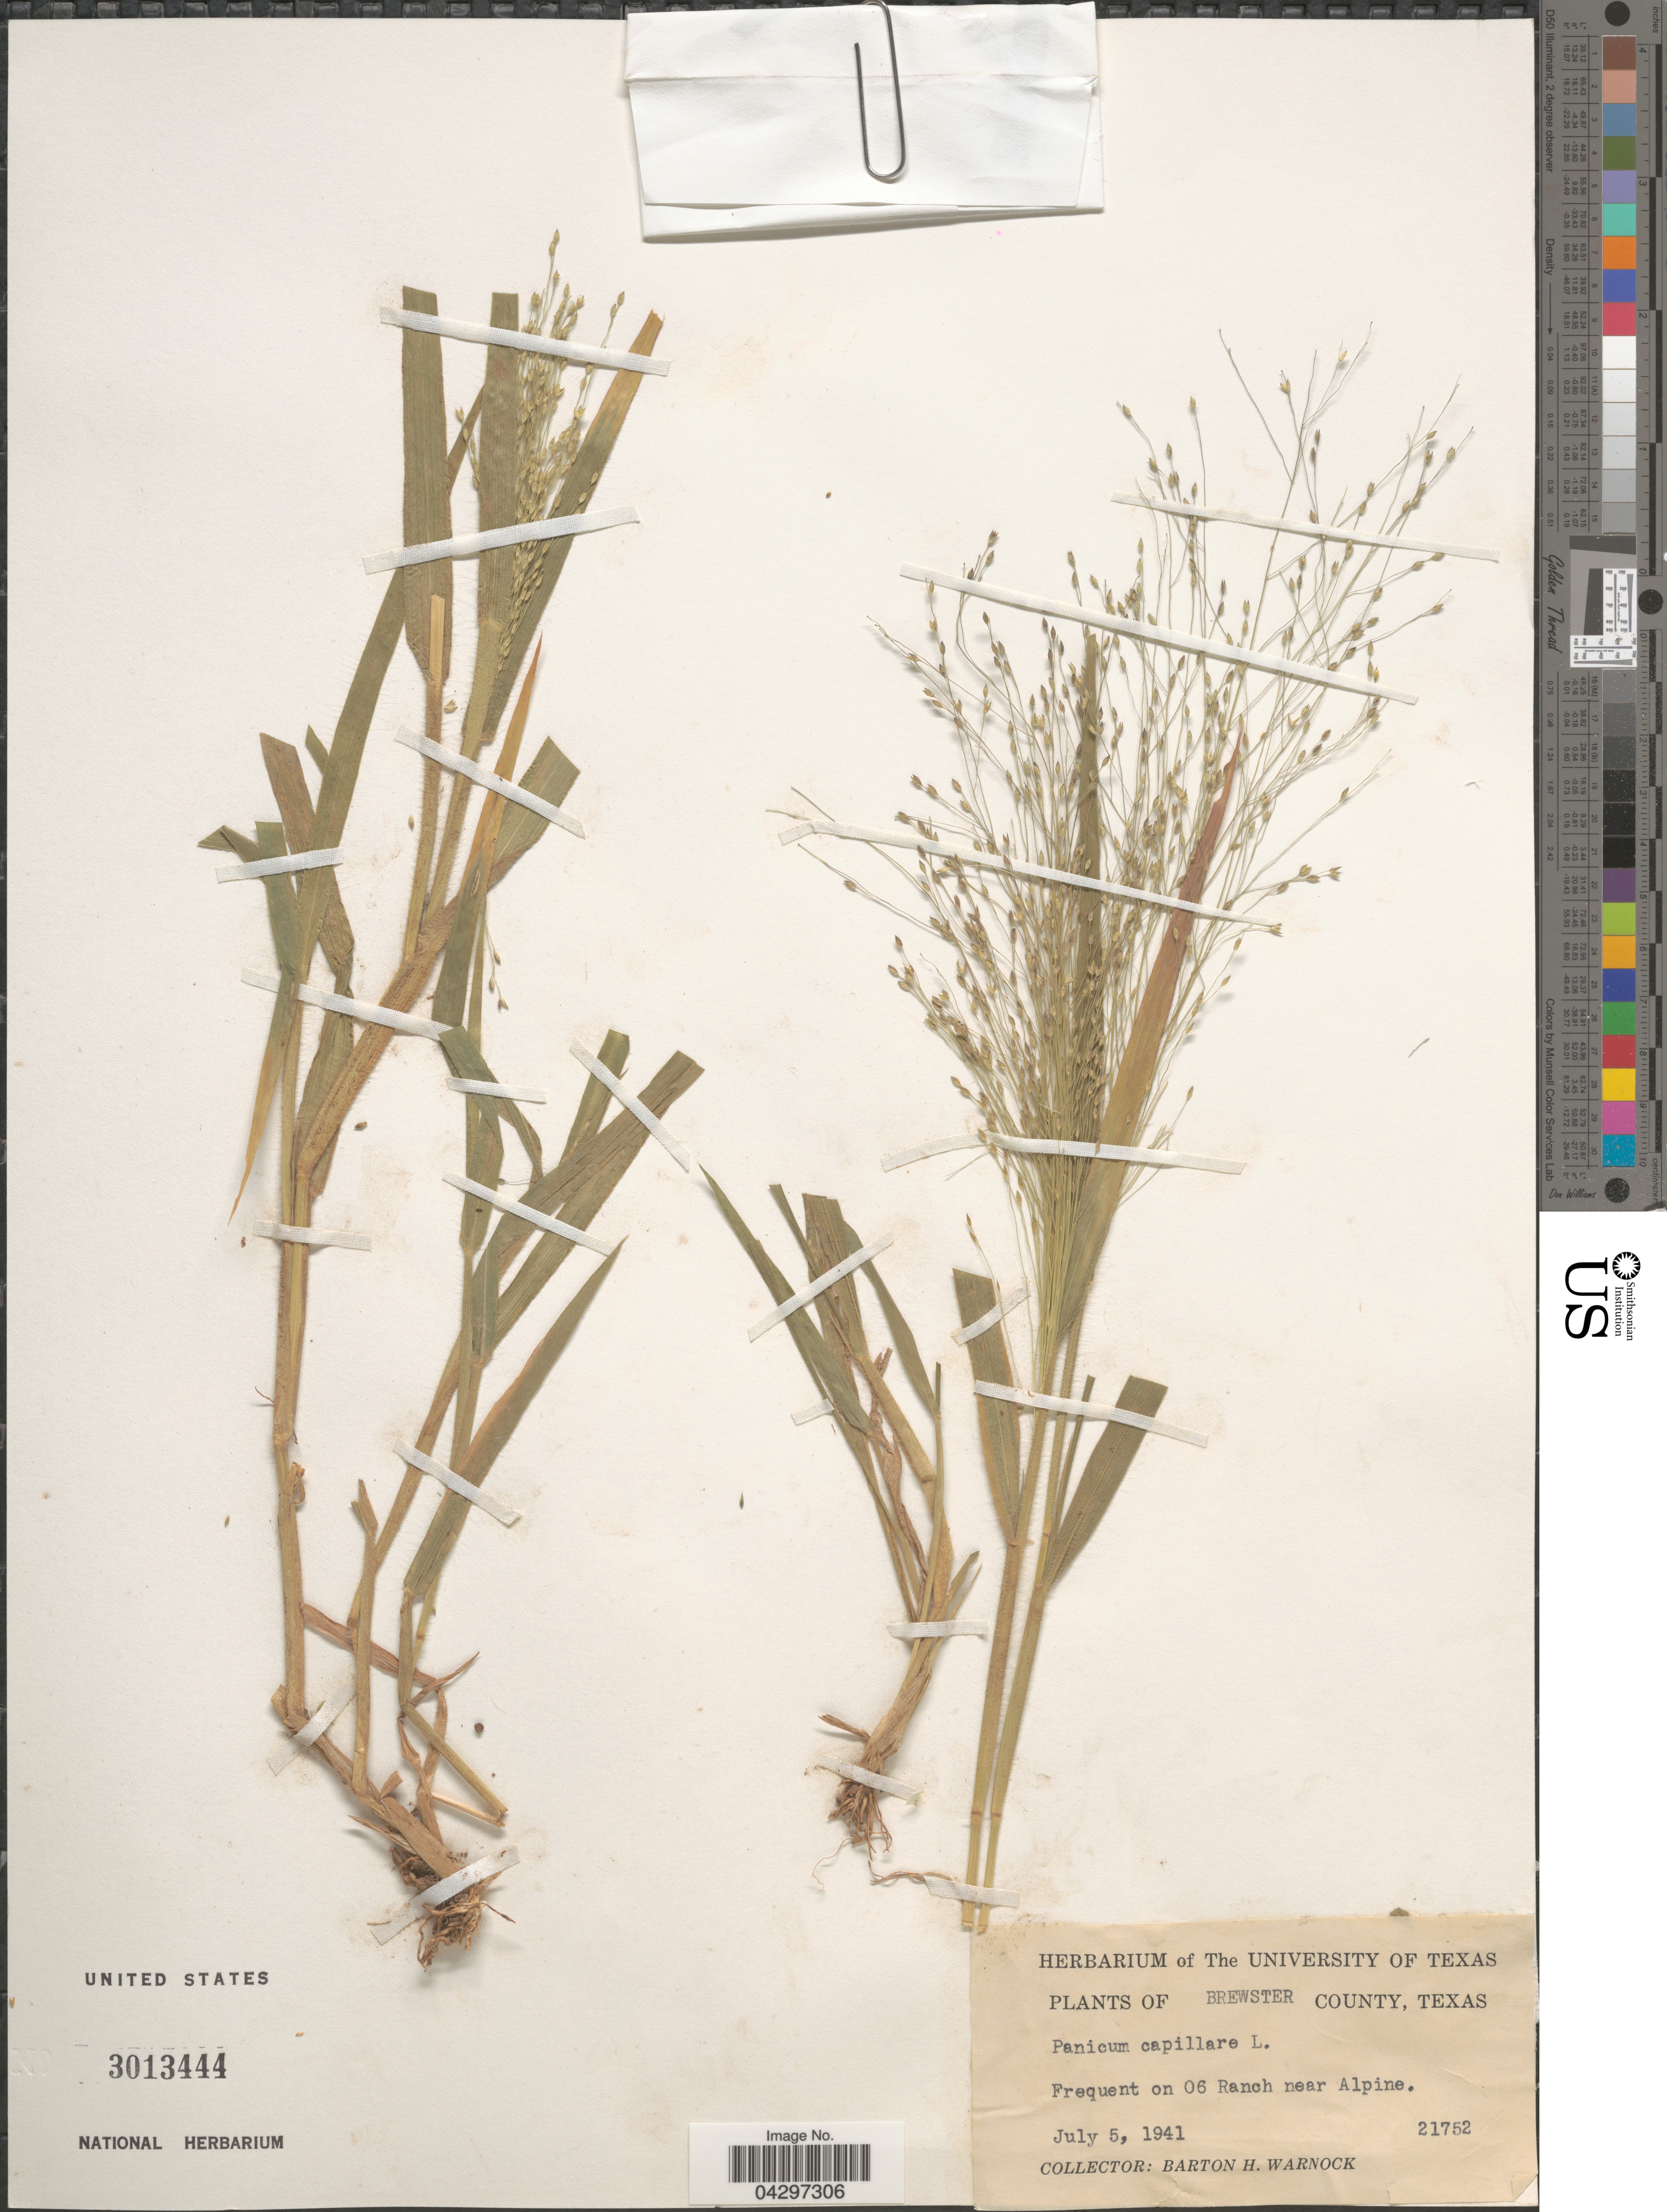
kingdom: Plantae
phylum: Tracheophyta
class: Liliopsida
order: Poales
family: Poaceae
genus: Panicum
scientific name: Panicum capillare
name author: L.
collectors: B. H. Warnock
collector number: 21752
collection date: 1941-07-05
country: United States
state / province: Texas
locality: Brewster County. Frequent on 06 Ranch near Alpine.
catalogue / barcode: US 3013444